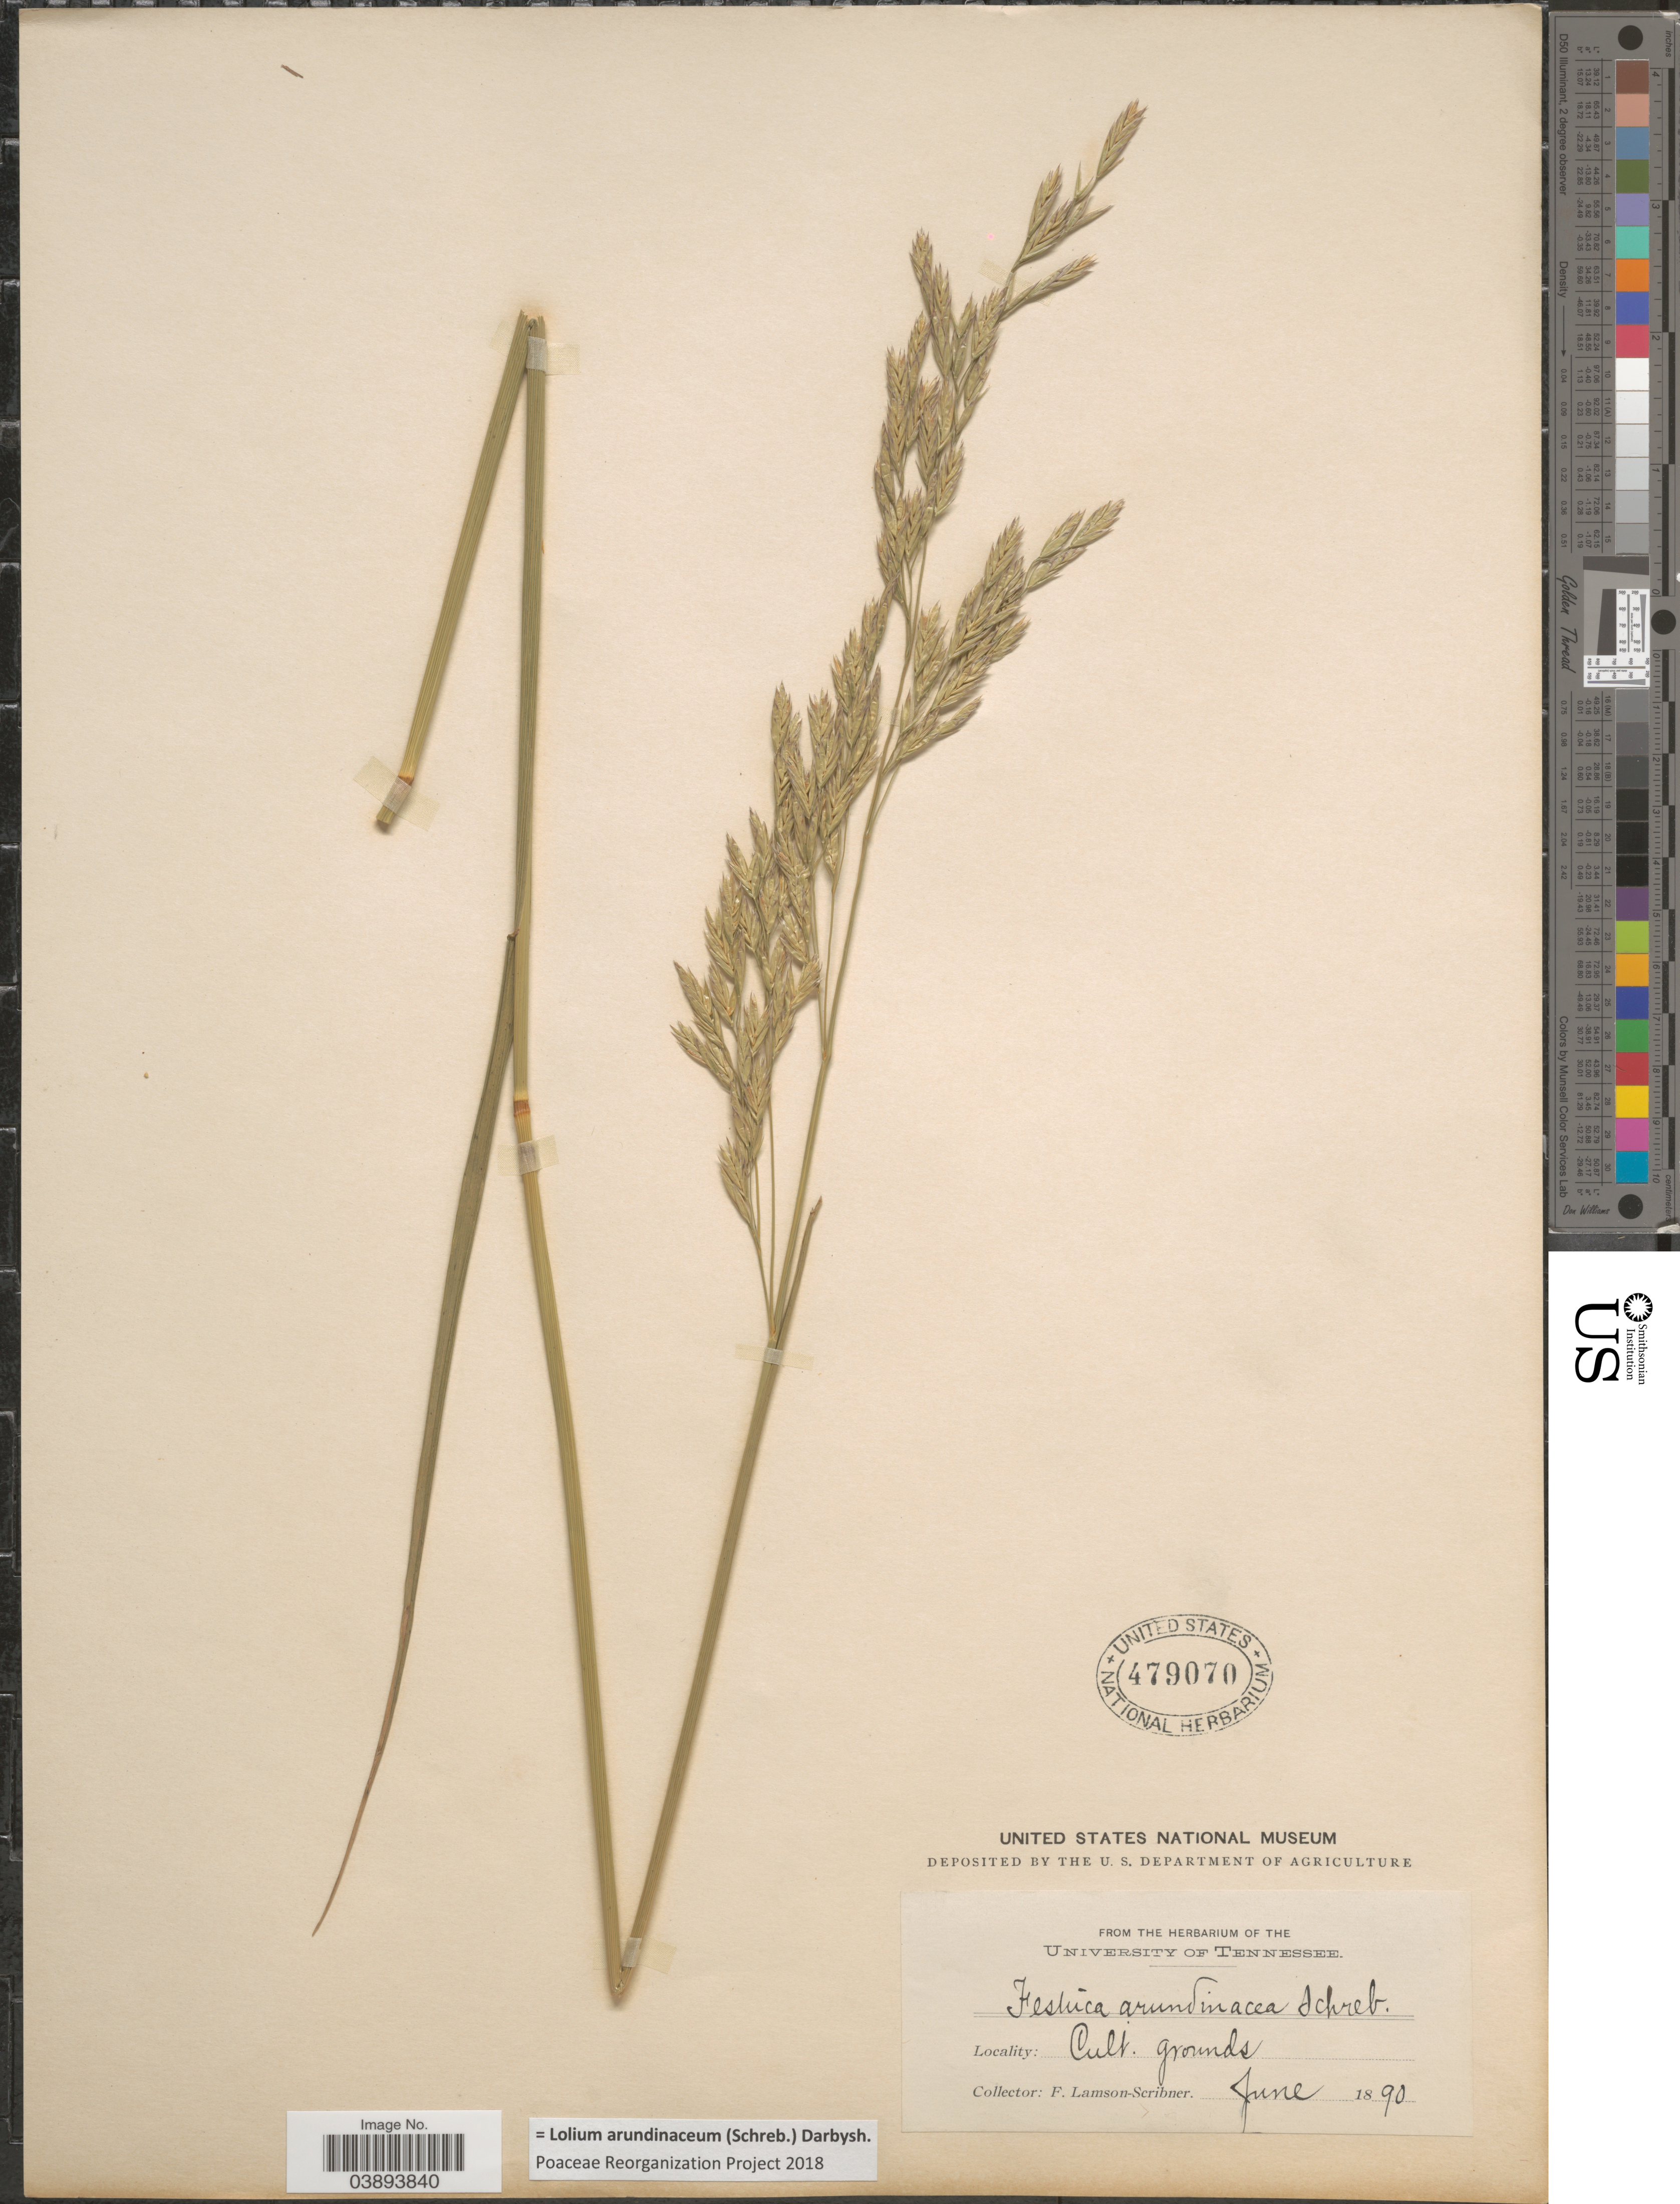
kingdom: Plantae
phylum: Tracheophyta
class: Liliopsida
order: Poales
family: Poaceae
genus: Lolium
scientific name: Lolium arundinaceum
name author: (Schreb.) Darbysh.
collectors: F. Lamson-Scribner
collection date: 1890-06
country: United States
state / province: Tennessee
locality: Cult. grounds.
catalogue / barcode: US 479070